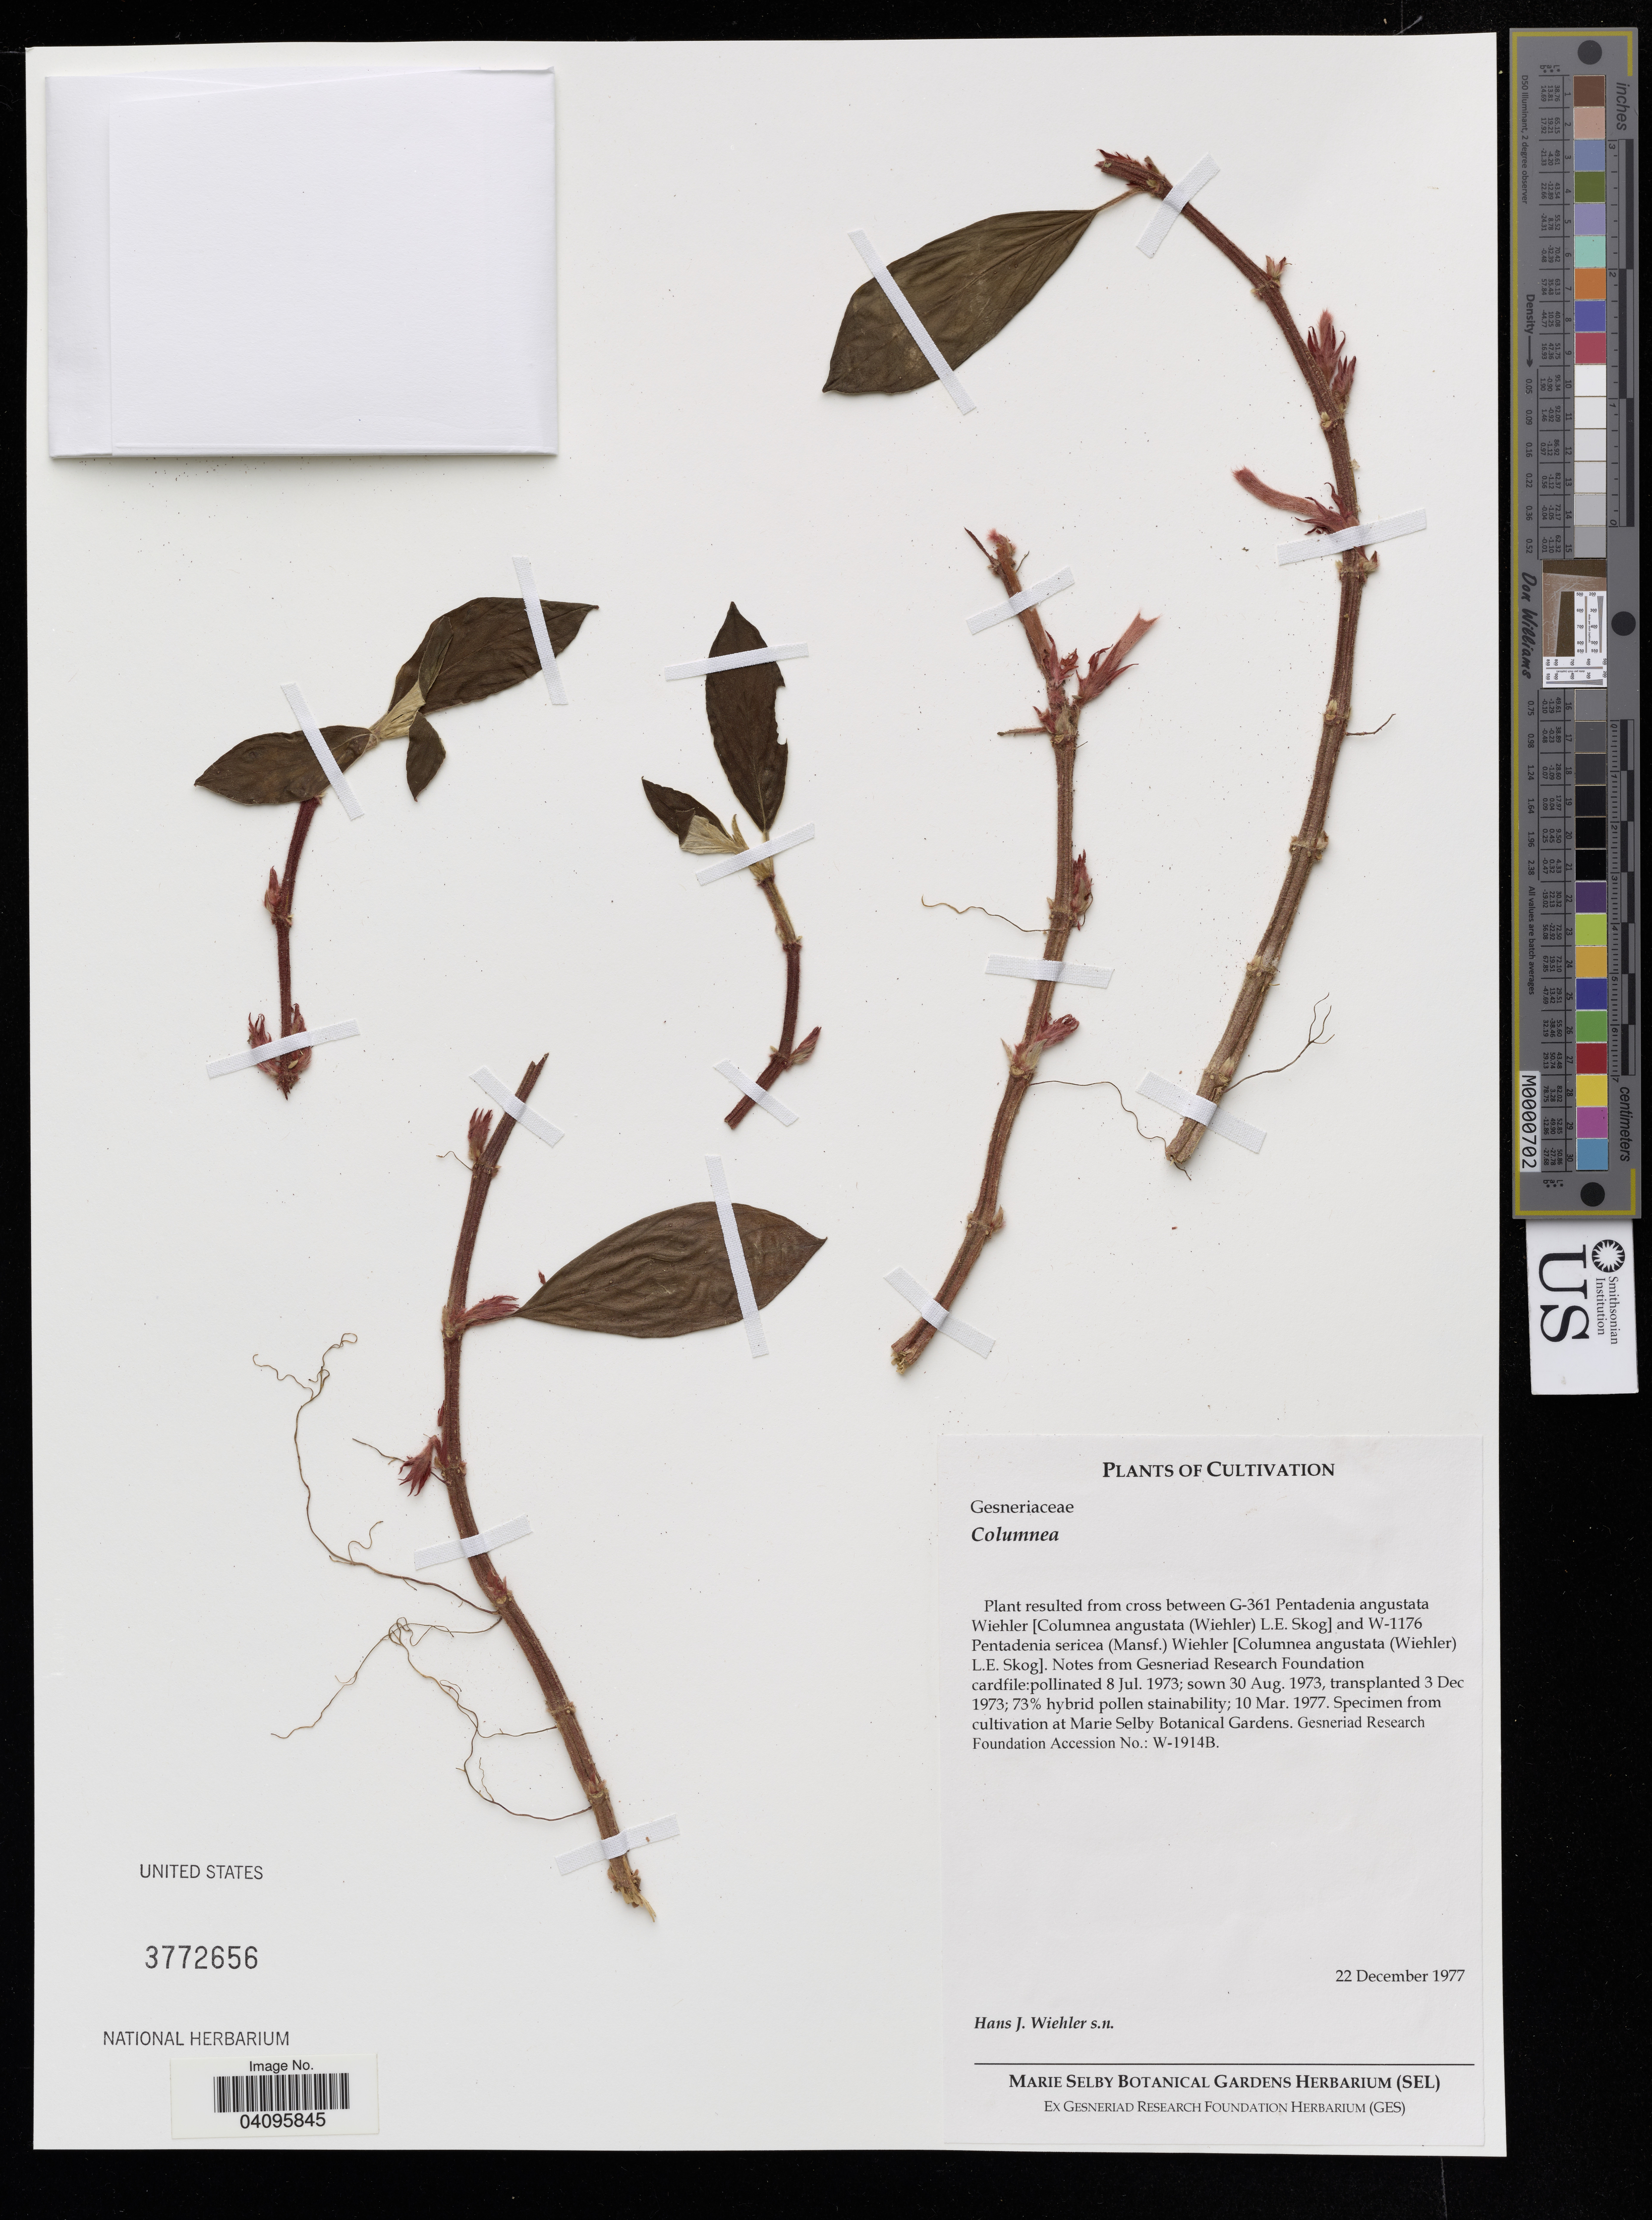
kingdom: Plantae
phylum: Tracheophyta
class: Magnoliopsida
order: Lamiales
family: Gesneriaceae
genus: Columnea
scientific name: Columnea sp.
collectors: H. J. Wiehler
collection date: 1977-12-22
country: United States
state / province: Florida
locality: Specimen from cultivation at Marie Selby Botanical Gardens.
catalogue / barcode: US 3772656